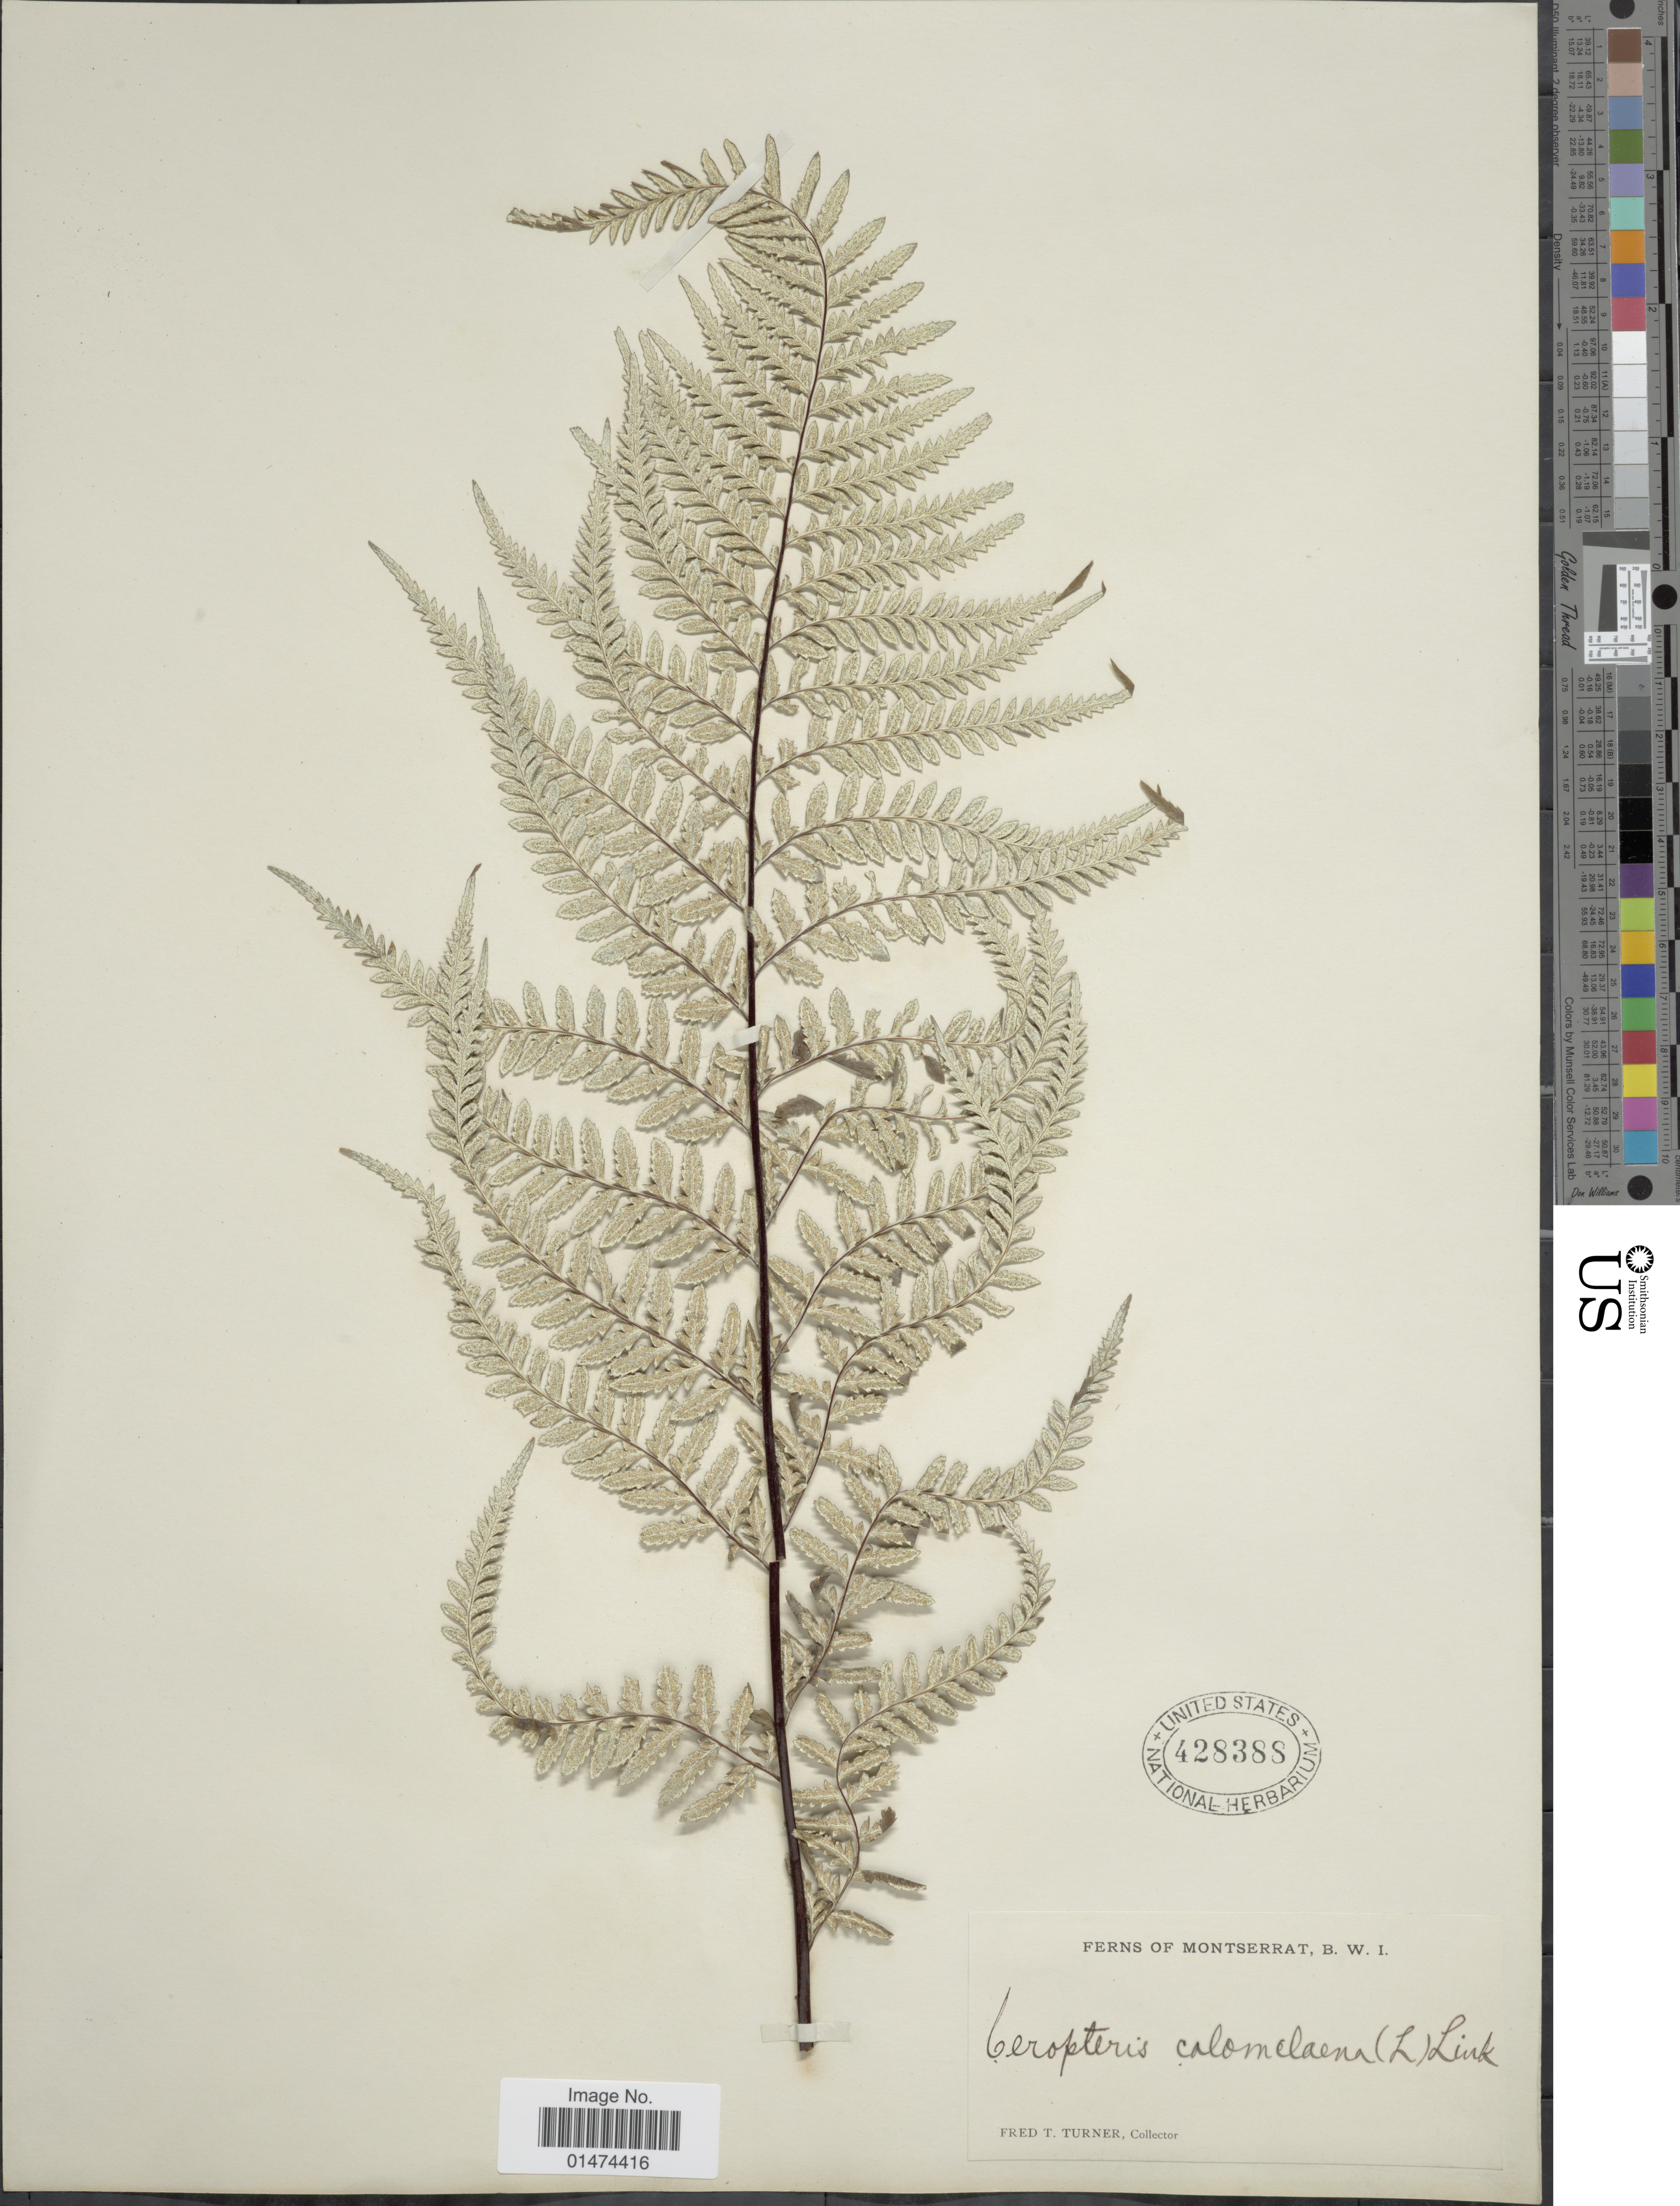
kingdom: Plantae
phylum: Tracheophyta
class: Polypodiopsida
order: Polypodiales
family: Pteridaceae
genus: Pityrogramma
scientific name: Pityrogramma calomelanos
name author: (L.) Link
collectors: F. T. Turner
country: Montserrat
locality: Ferns of Montserrat, B.W.I.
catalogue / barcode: US 428388